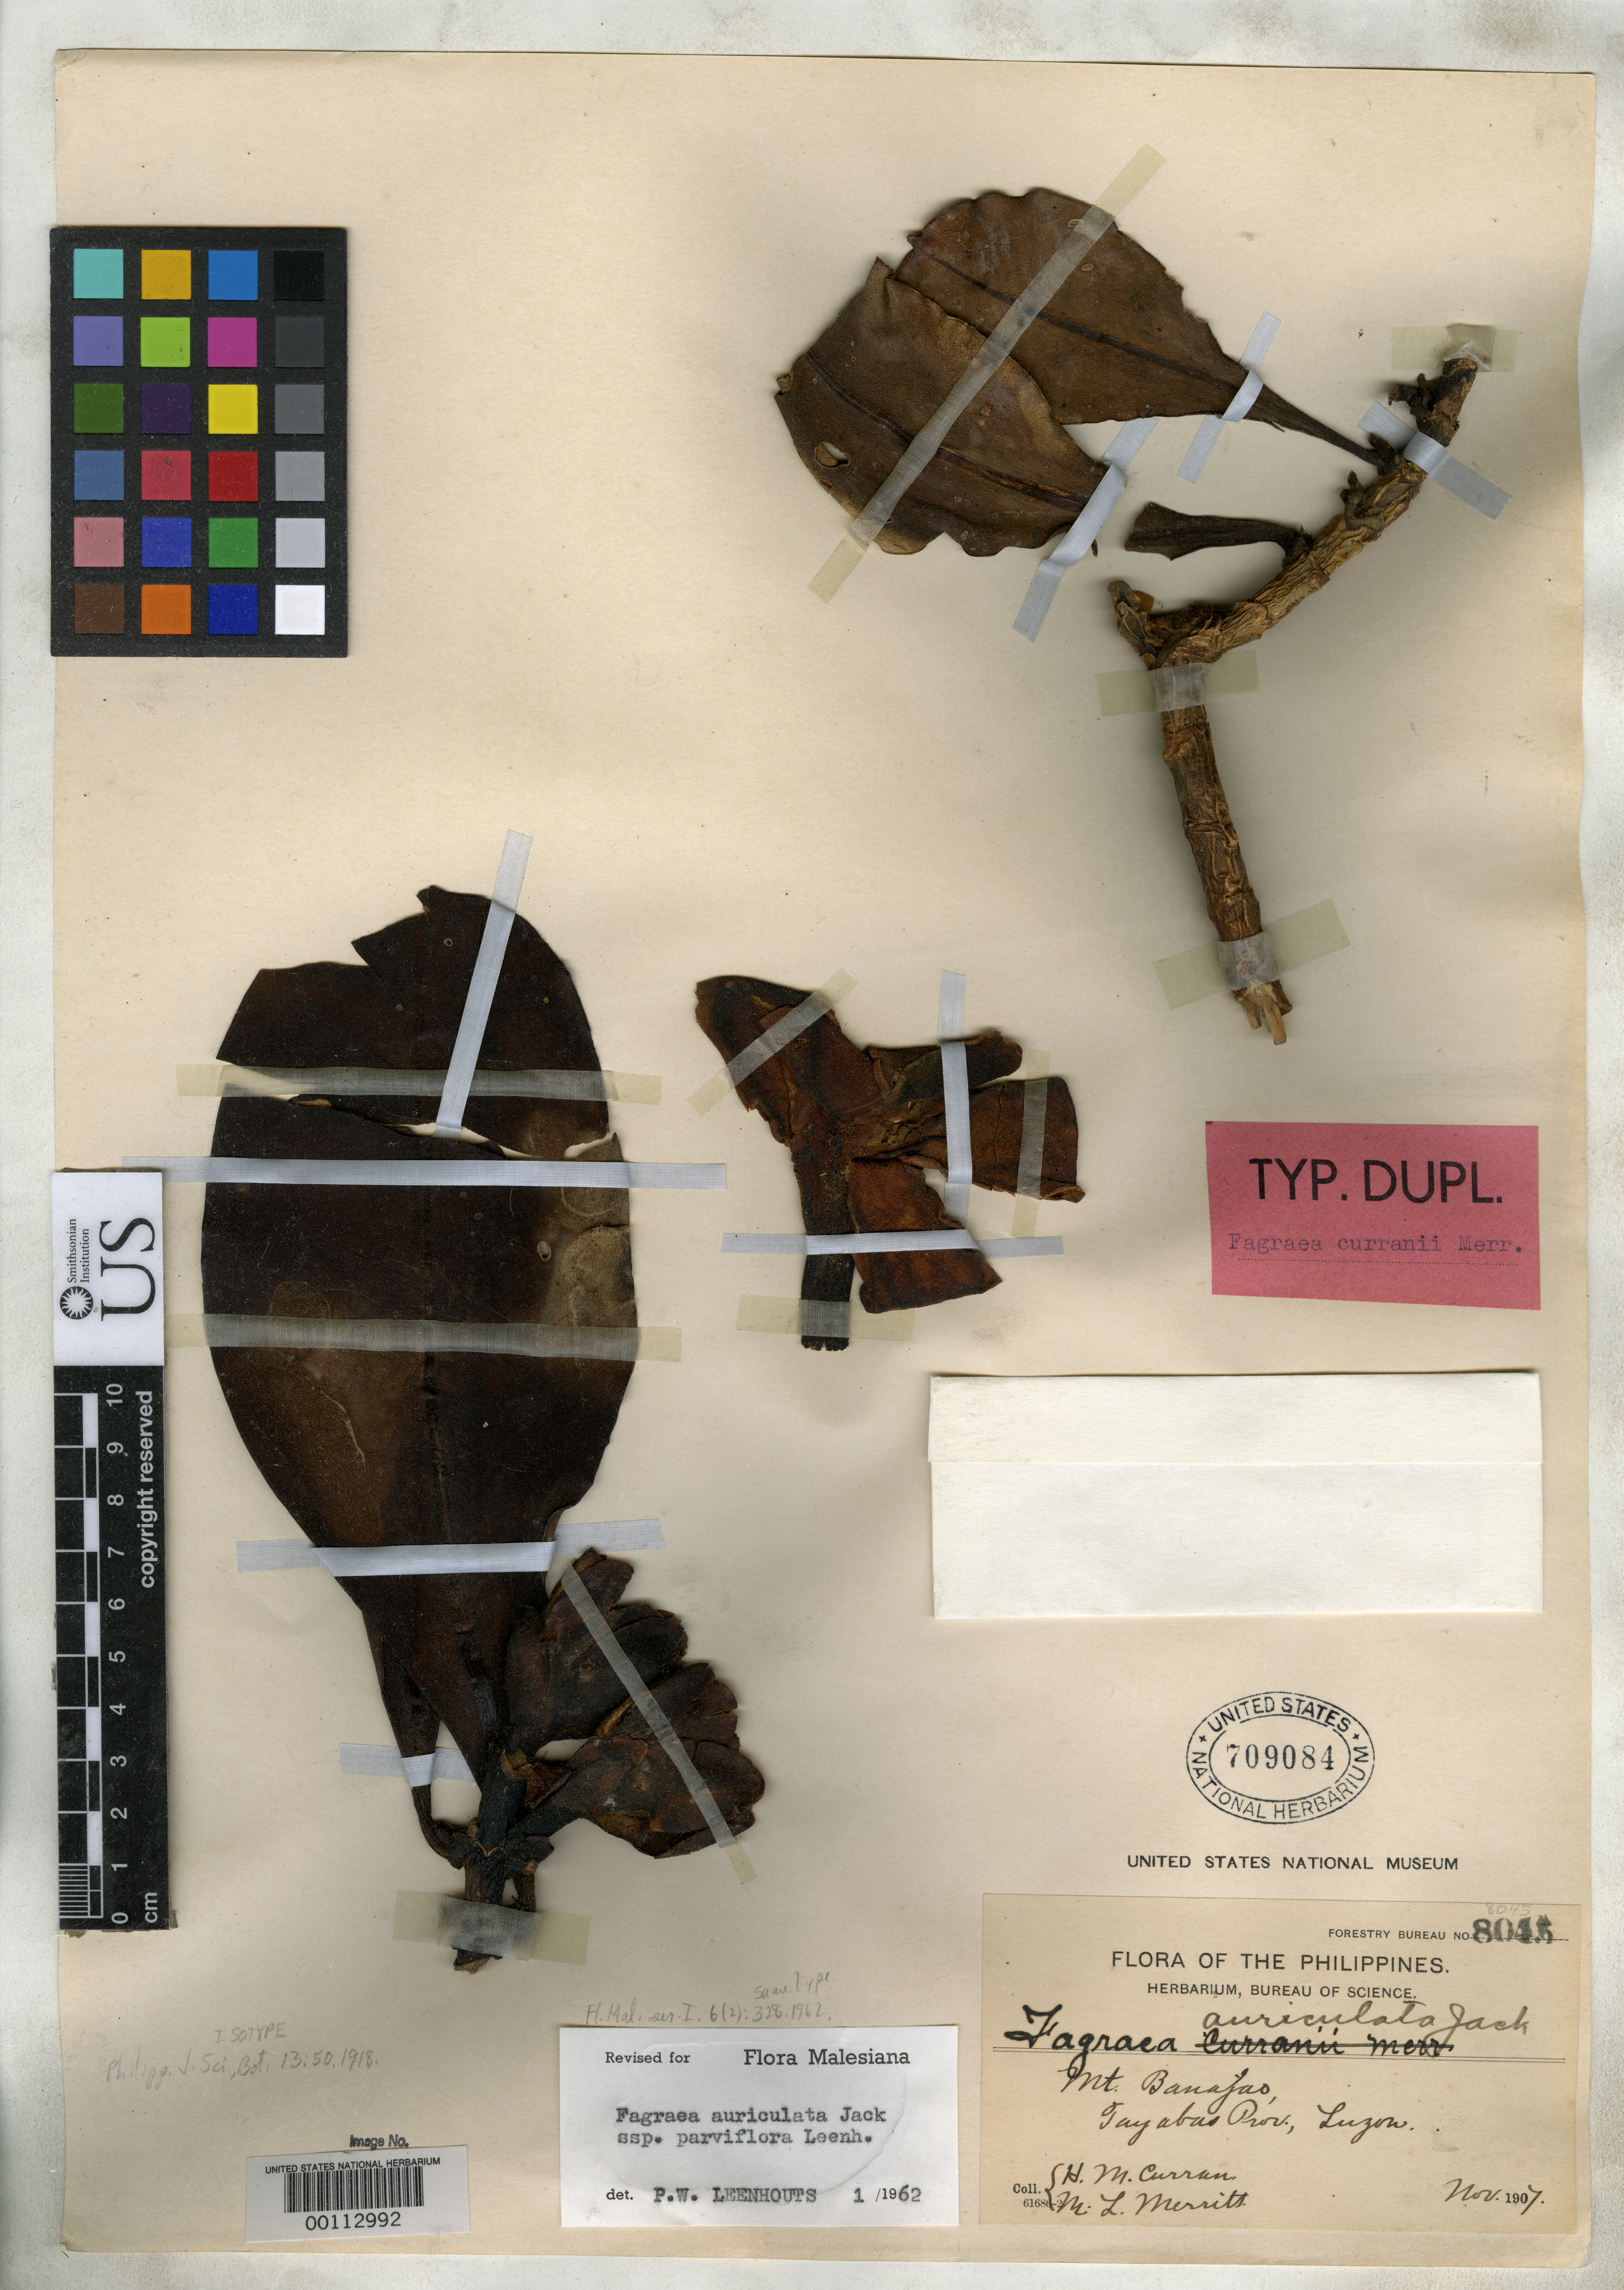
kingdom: Plantae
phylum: Tracheophyta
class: Magnoliopsida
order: Gentianales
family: Gentianaceae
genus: Fagraea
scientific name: Fagraea curranii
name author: Merr.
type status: Isotype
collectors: H. M. Curran & M. L. Merritt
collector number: For. Bur. 8045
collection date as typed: Nov 1907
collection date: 1907-11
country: Philippines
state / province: Calabarzon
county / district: Quezon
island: Luzon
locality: Mt. Banajao, Tayabas Prov., Luzon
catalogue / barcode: US 709084